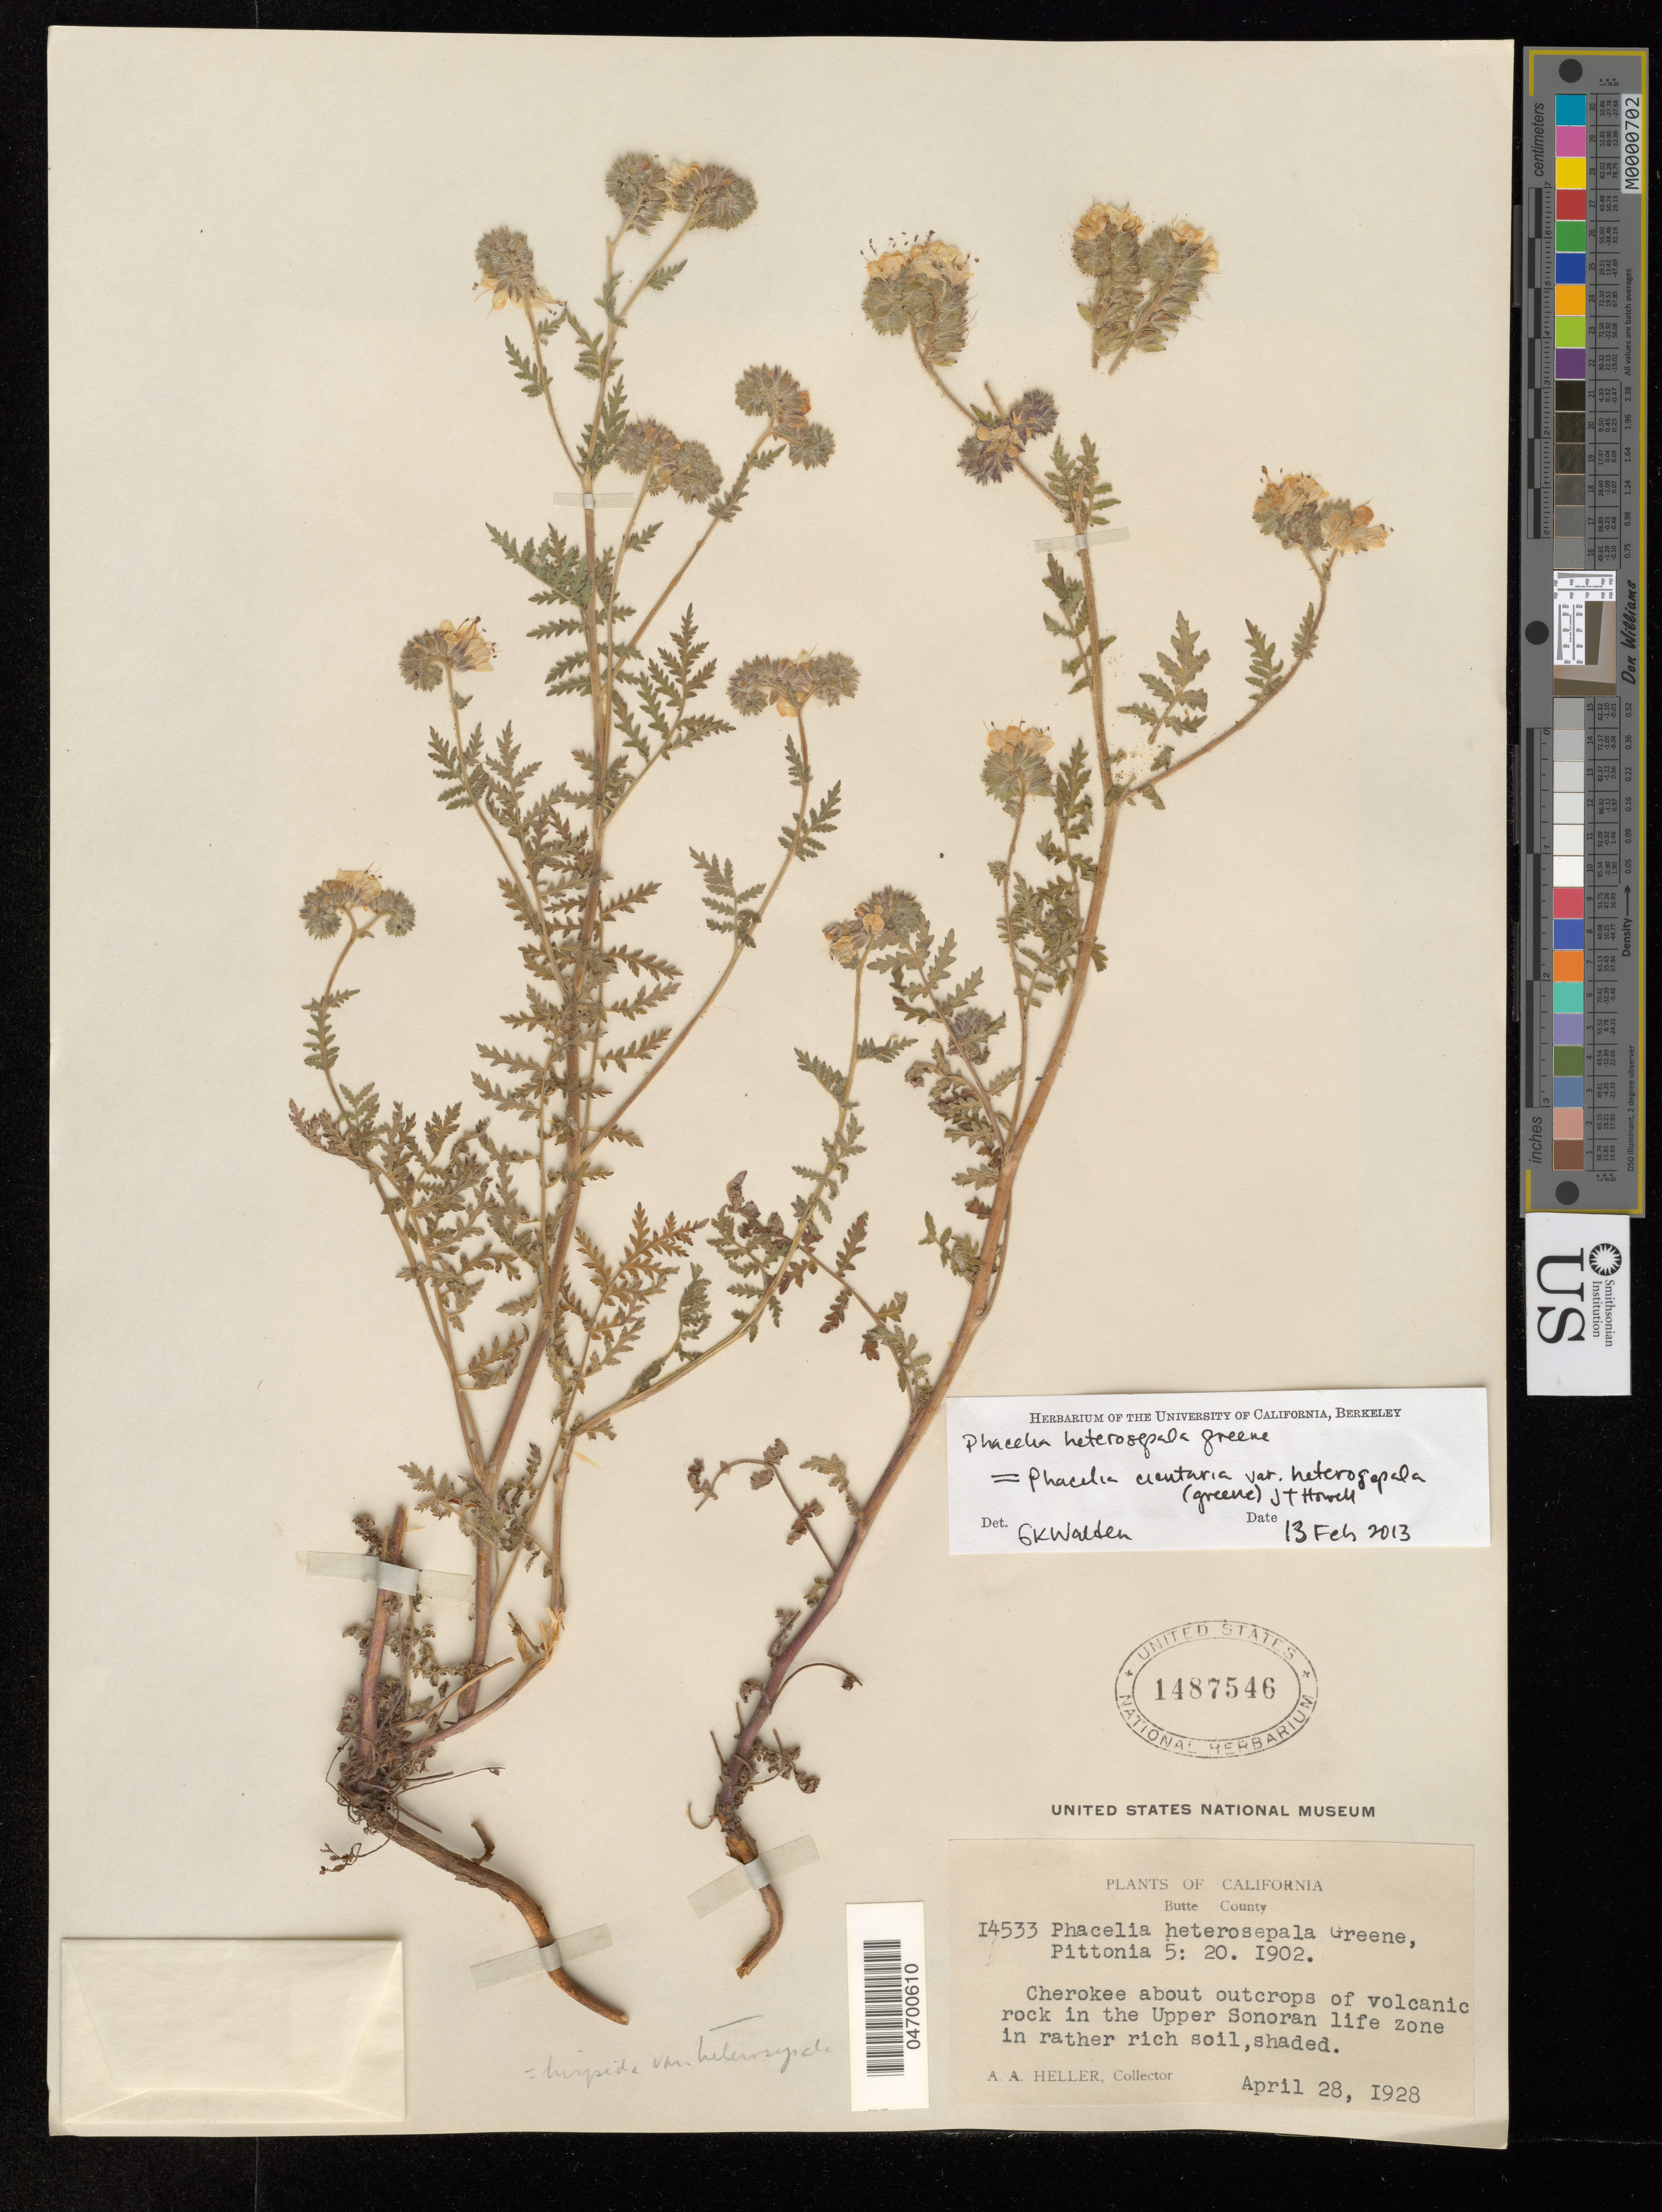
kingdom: Plantae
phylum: Tracheophyta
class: Magnoliopsida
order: Boraginales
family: Hydrophyllaceae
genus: Phacelia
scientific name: Phacelia heterophylla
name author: Pursh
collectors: A. A. Heller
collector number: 14533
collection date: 1928-04-28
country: United States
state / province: California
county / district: Butte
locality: Butte County. Cherokee about outcrops of volcanic rock in the Upper Sonoran life zone in rather rich soil, shaded.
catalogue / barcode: US 1487546